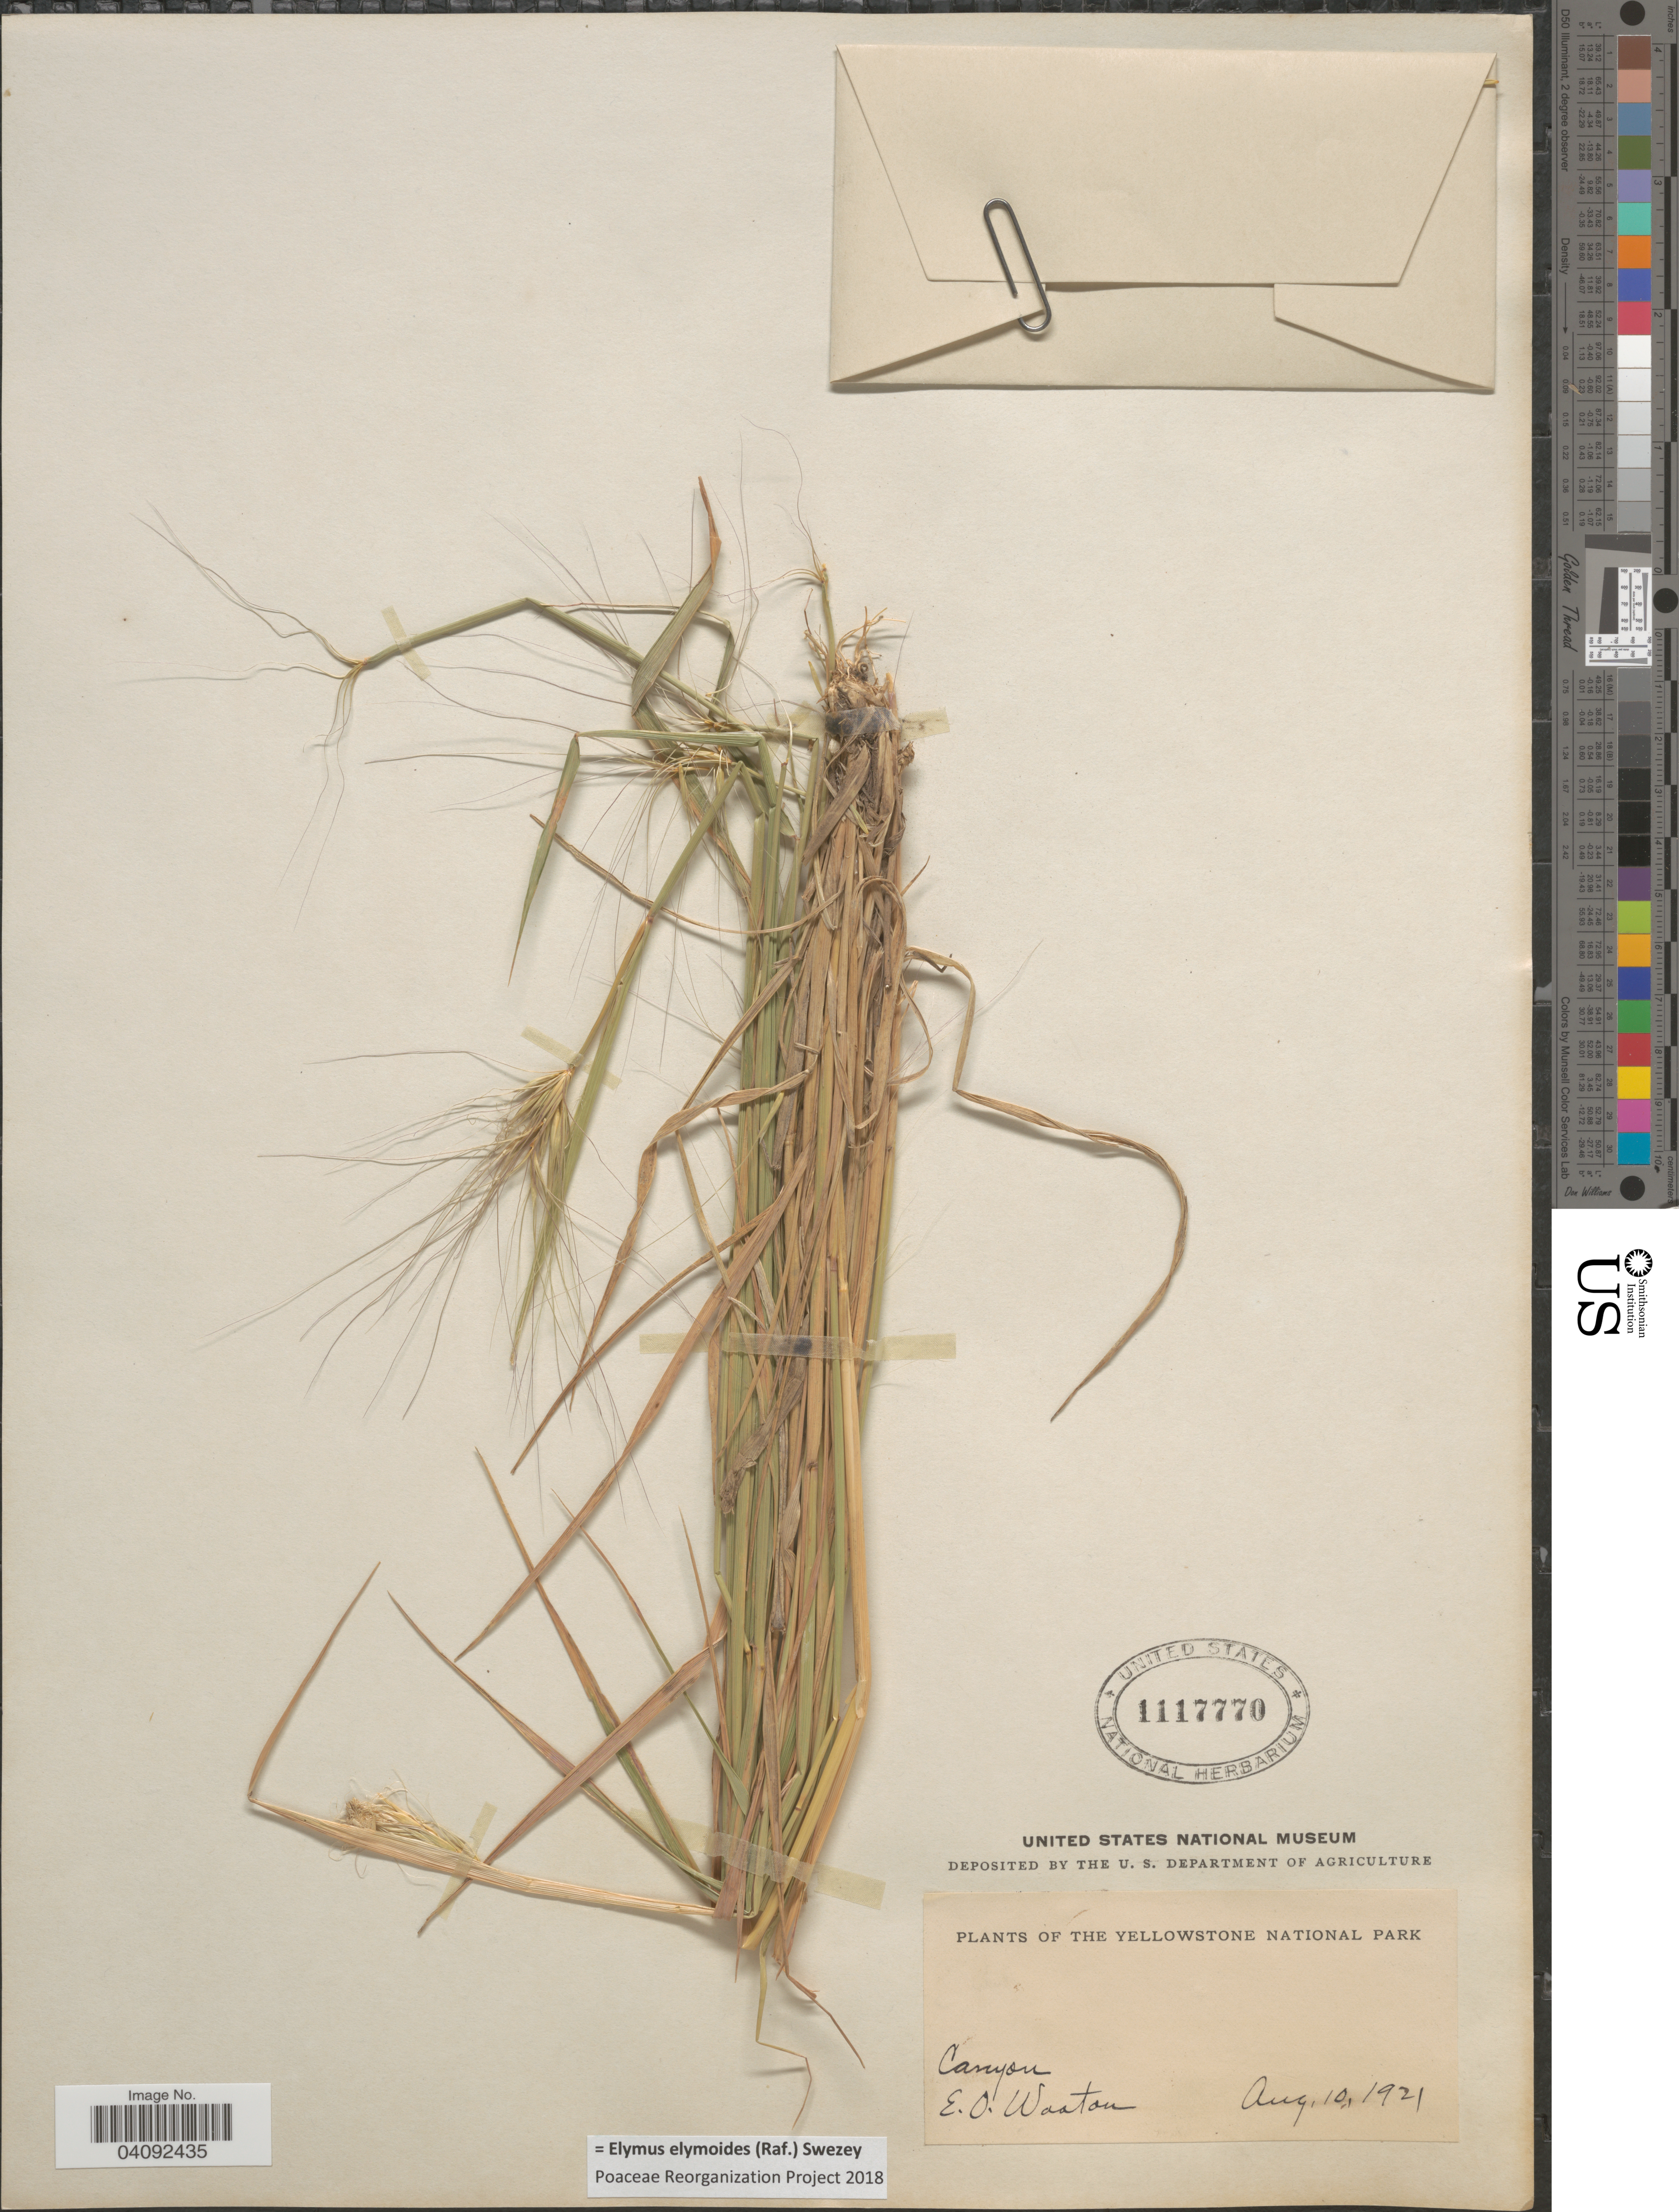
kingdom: Plantae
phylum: Tracheophyta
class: Liliopsida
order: Poales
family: Poaceae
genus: Elymus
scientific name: Elymus elymoides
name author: (Raf.) Swezey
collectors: E. O. Wooton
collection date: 1921-08-10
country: United States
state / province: Wyoming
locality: Yellowstone National Park. Canyon.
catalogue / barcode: US 1117770